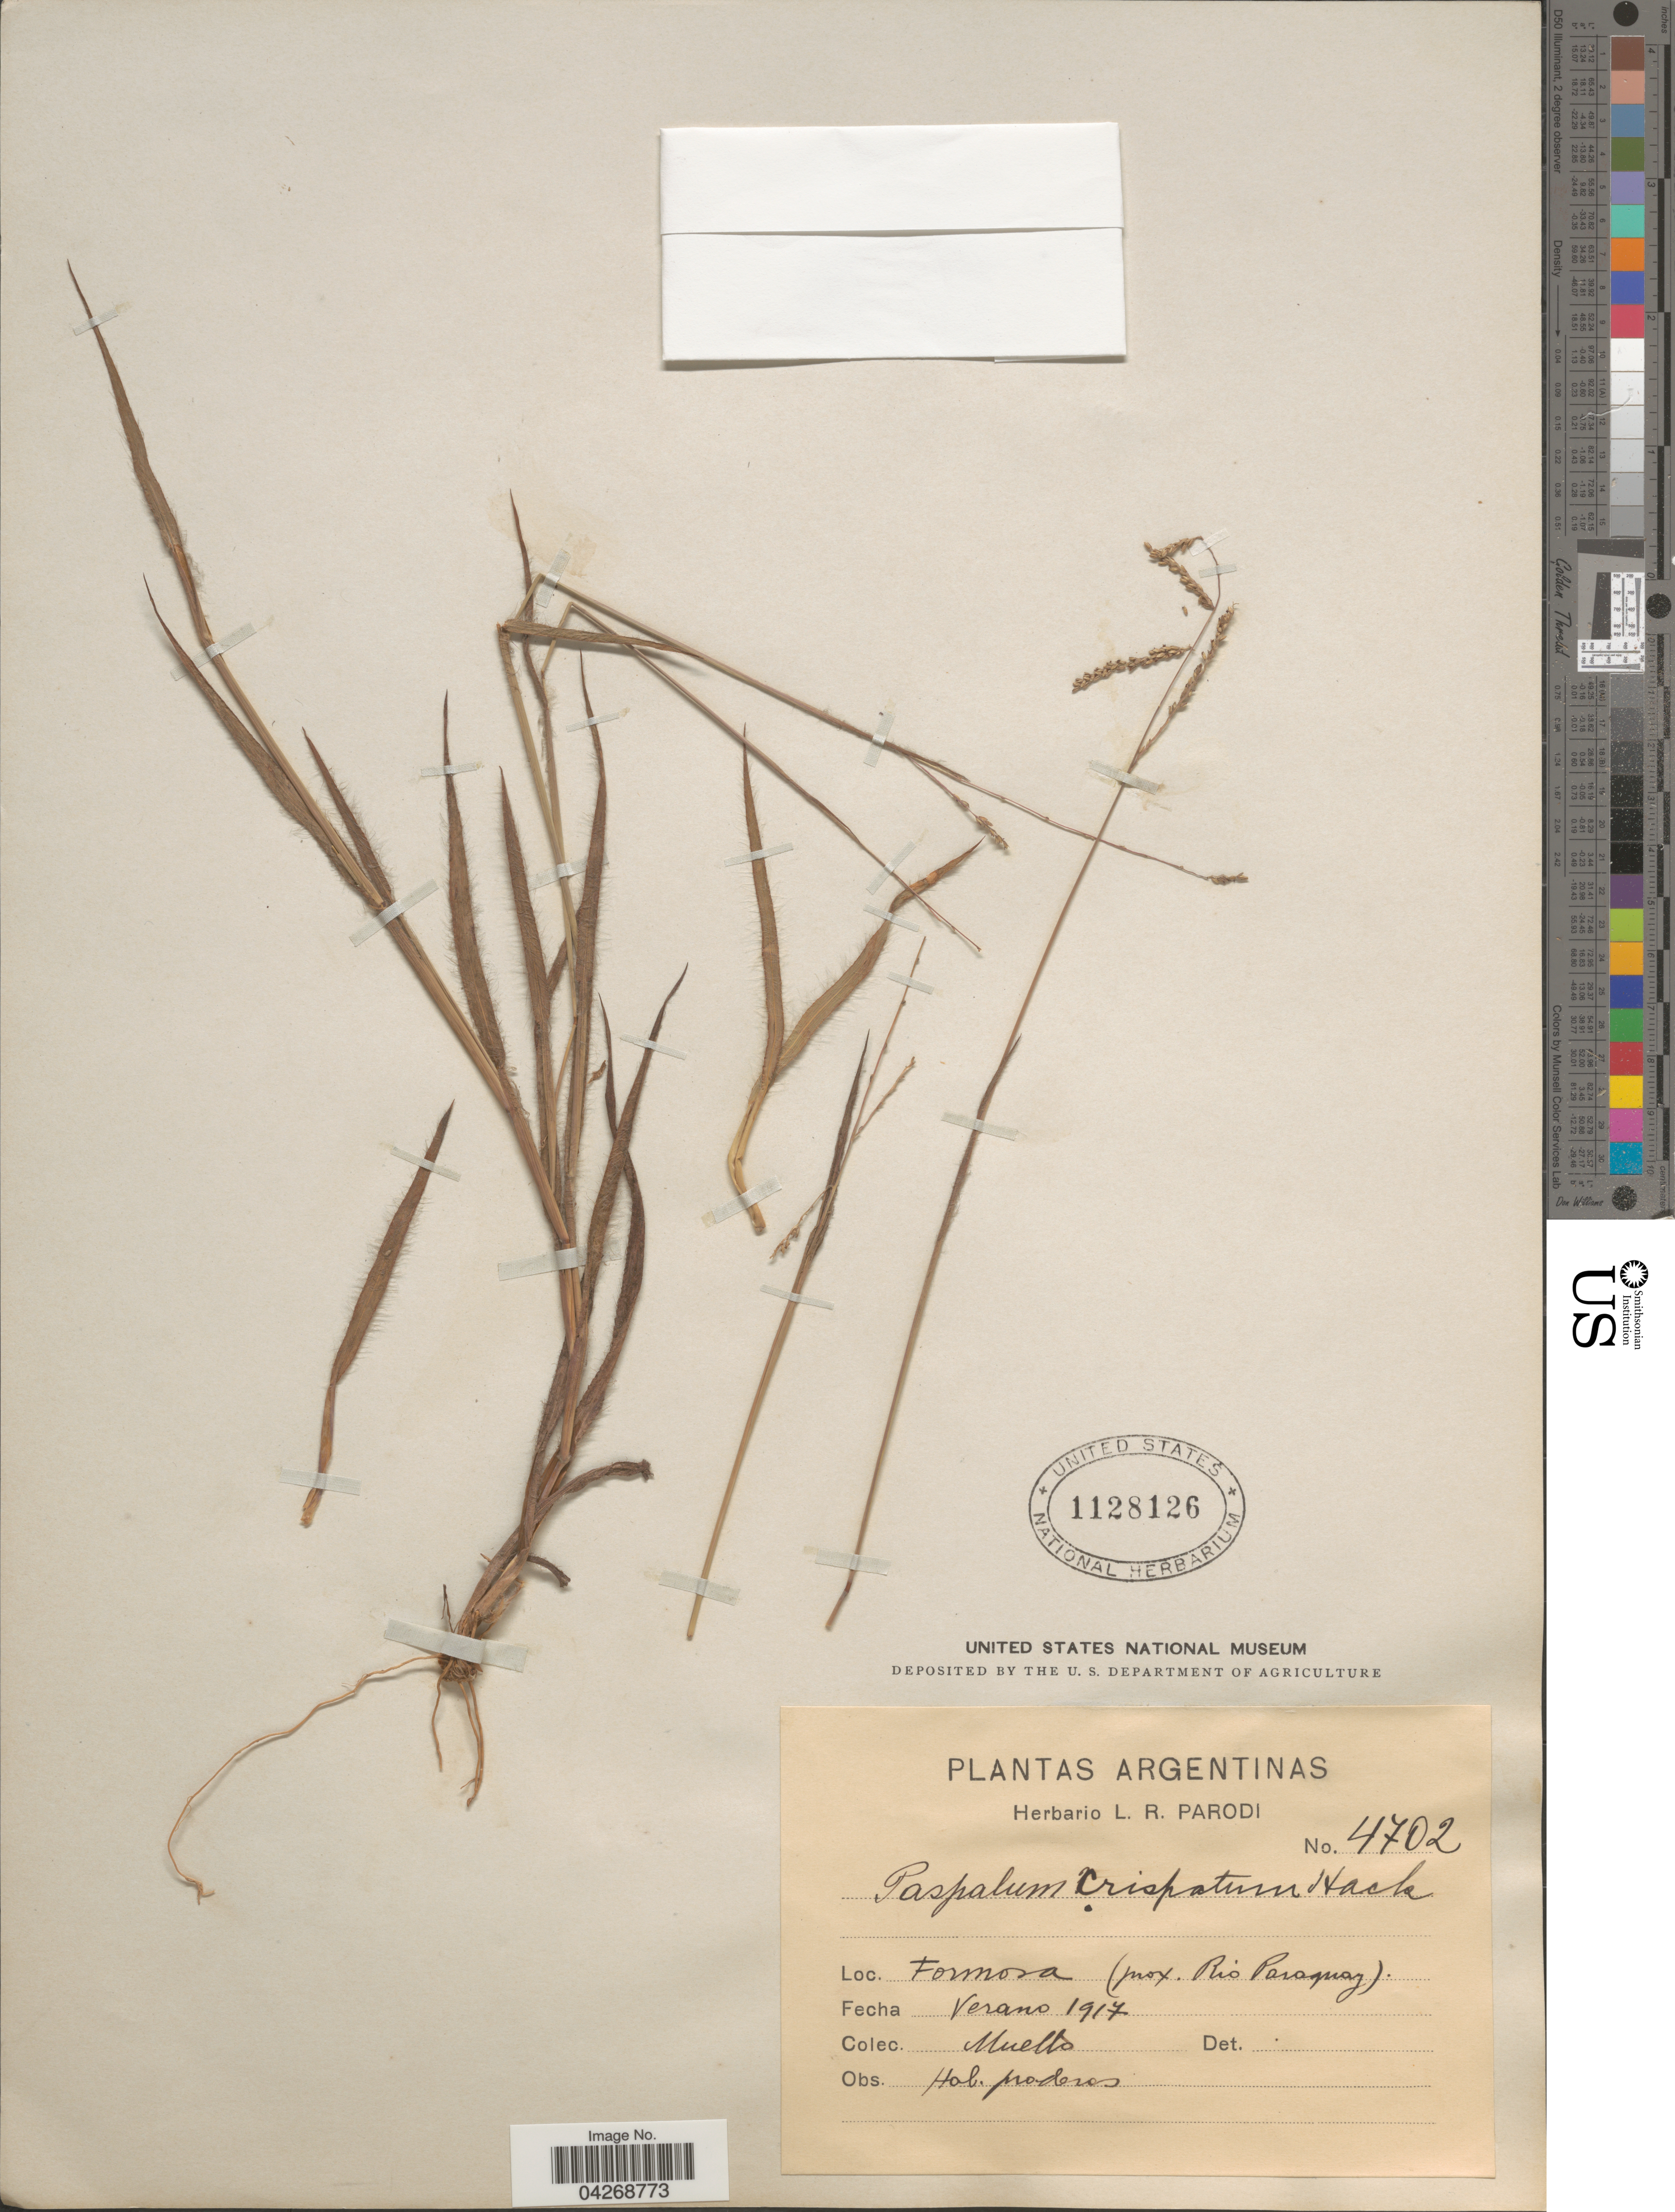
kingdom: Plantae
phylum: Tracheophyta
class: Liliopsida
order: Poales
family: Poaceae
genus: Paspalum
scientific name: Paspalum crispatum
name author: Hack.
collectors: Muelto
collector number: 4702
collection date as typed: Verano 1917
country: Argentina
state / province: Formosa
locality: Formosa (prox. Rio Paraguay).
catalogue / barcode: US 1128126